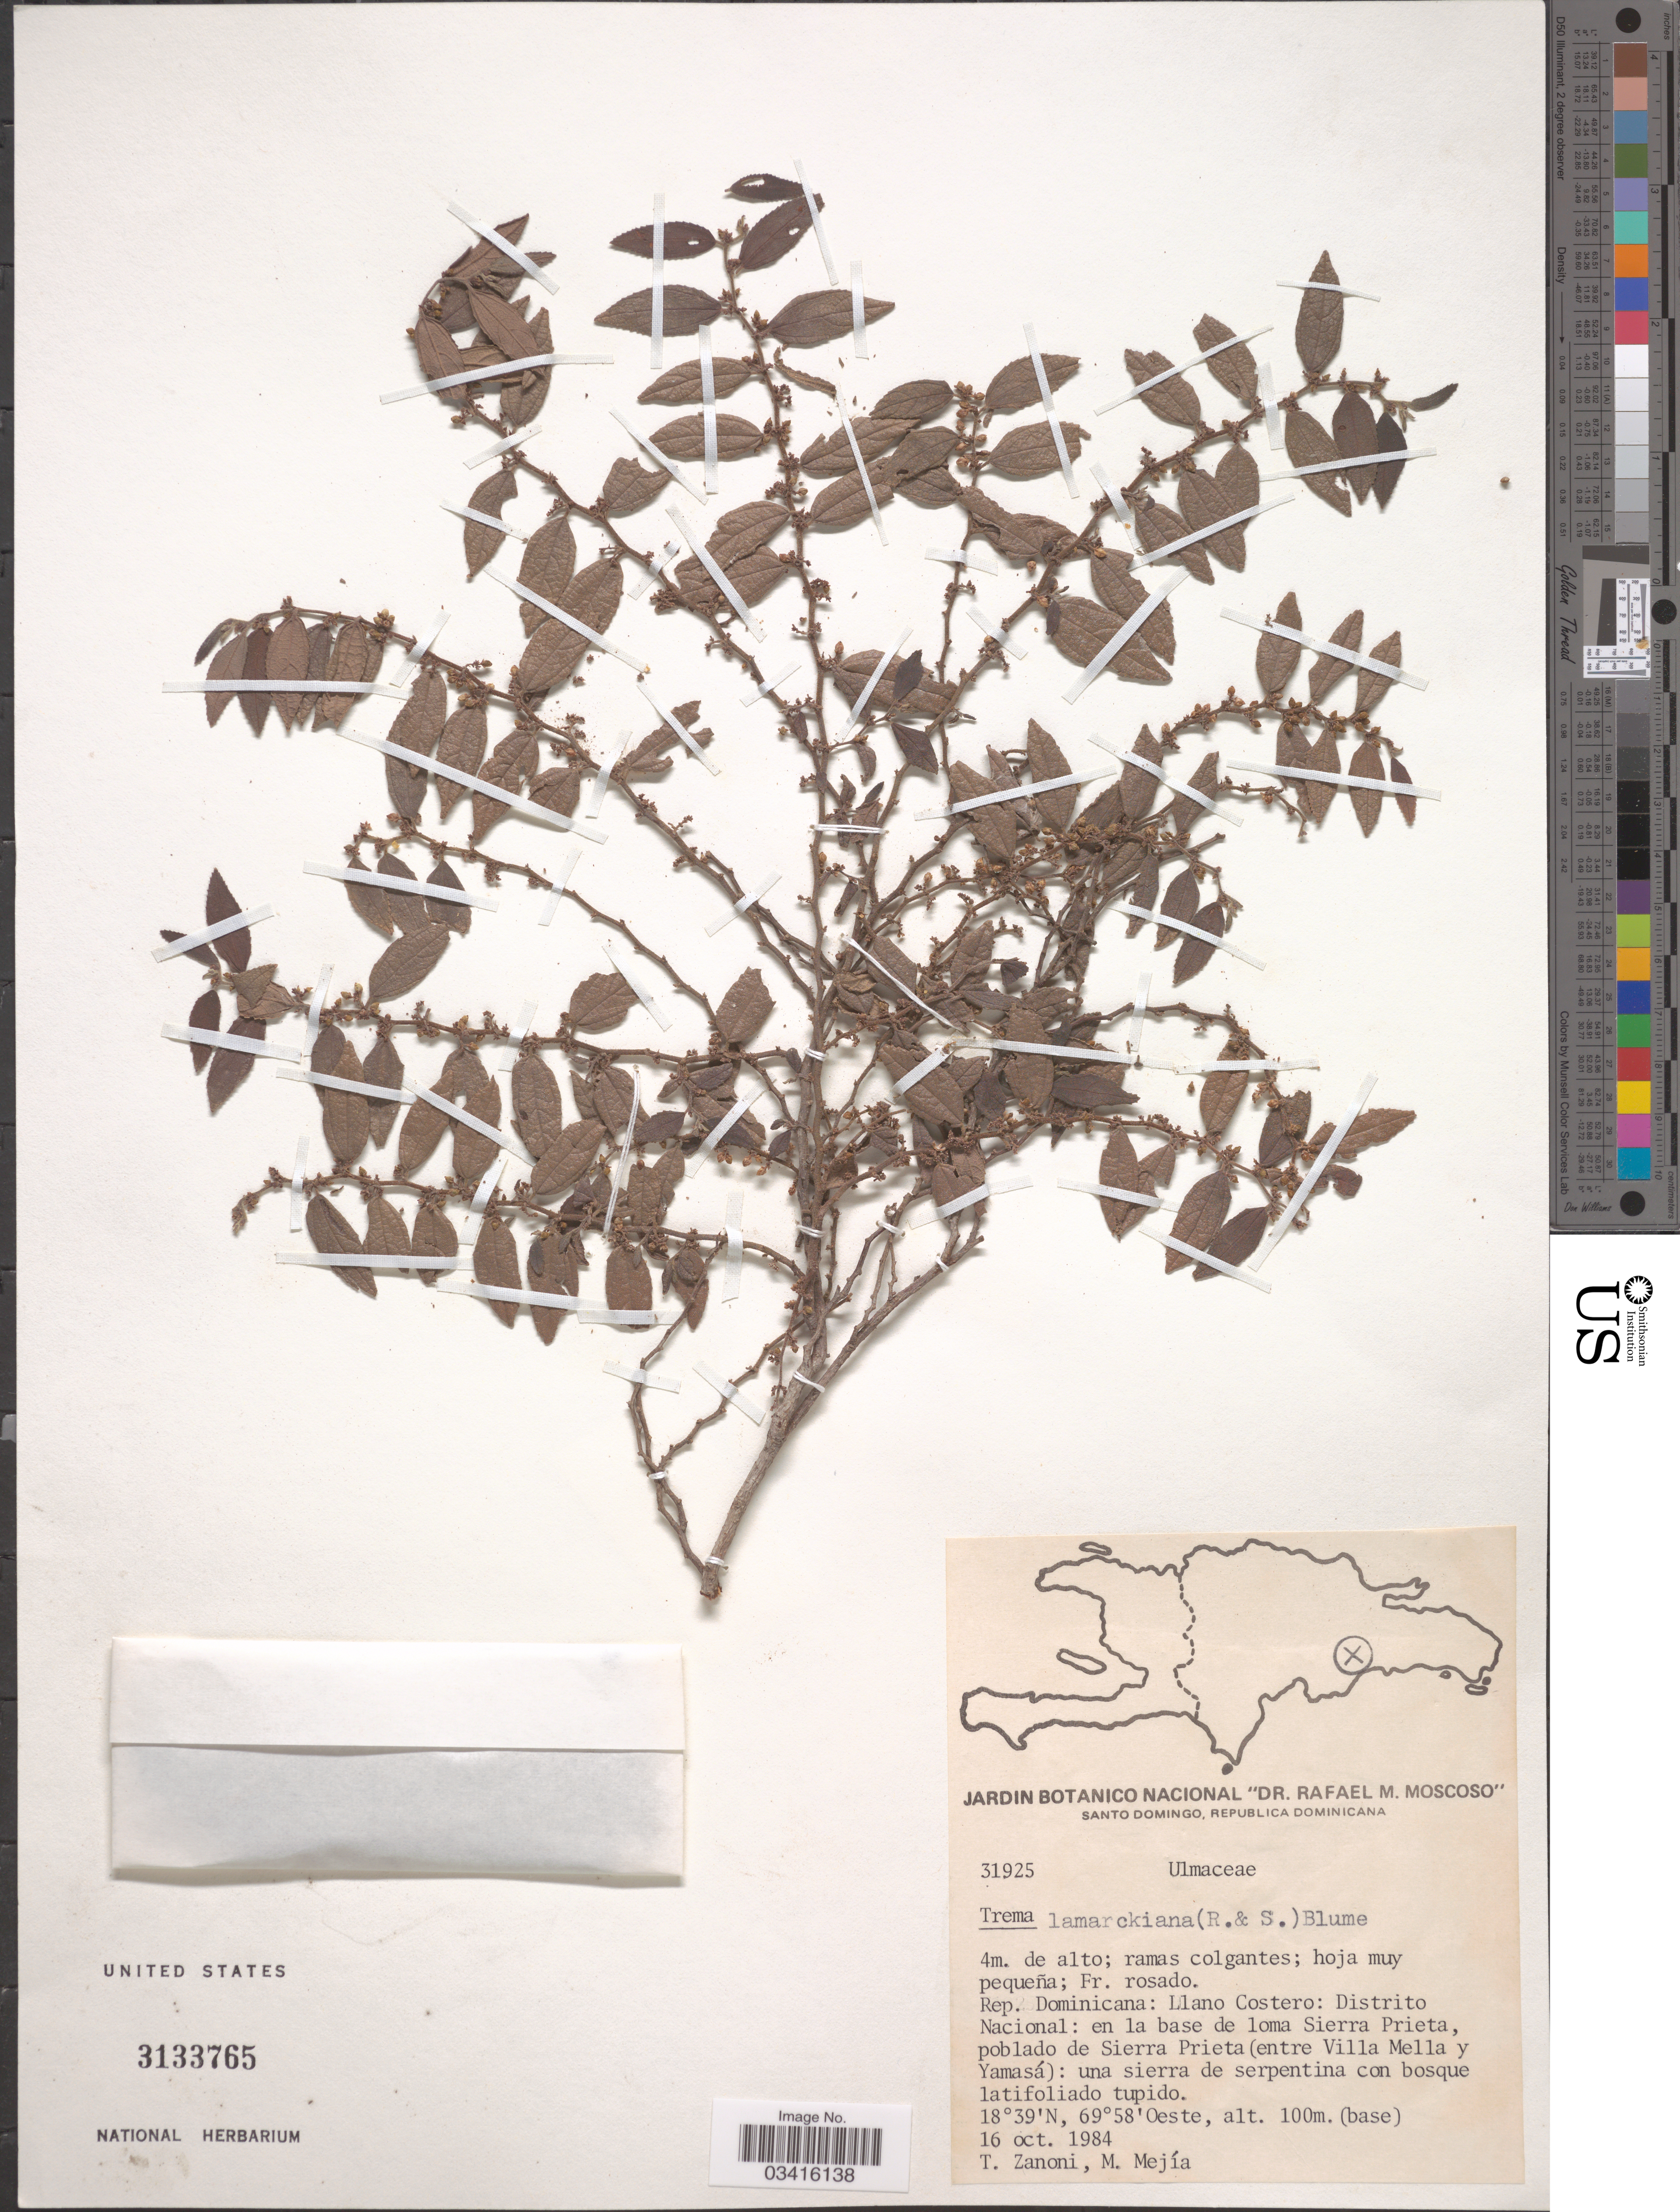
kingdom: Plantae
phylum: Tracheophyta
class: Magnoliopsida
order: Rosales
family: Cannabaceae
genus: Trema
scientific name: Trema lamarckianum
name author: (Schult.) Blume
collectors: T. Zanoni & M. Mejia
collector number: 31925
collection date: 1984-10-16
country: Dominican Republic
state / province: Distrito Nacional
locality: Llano Costero: en la base de loma Sierra Prieta, poblado de Sierra Prieta (entre Villa Mella y Yamasá).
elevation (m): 100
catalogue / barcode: US 3133765